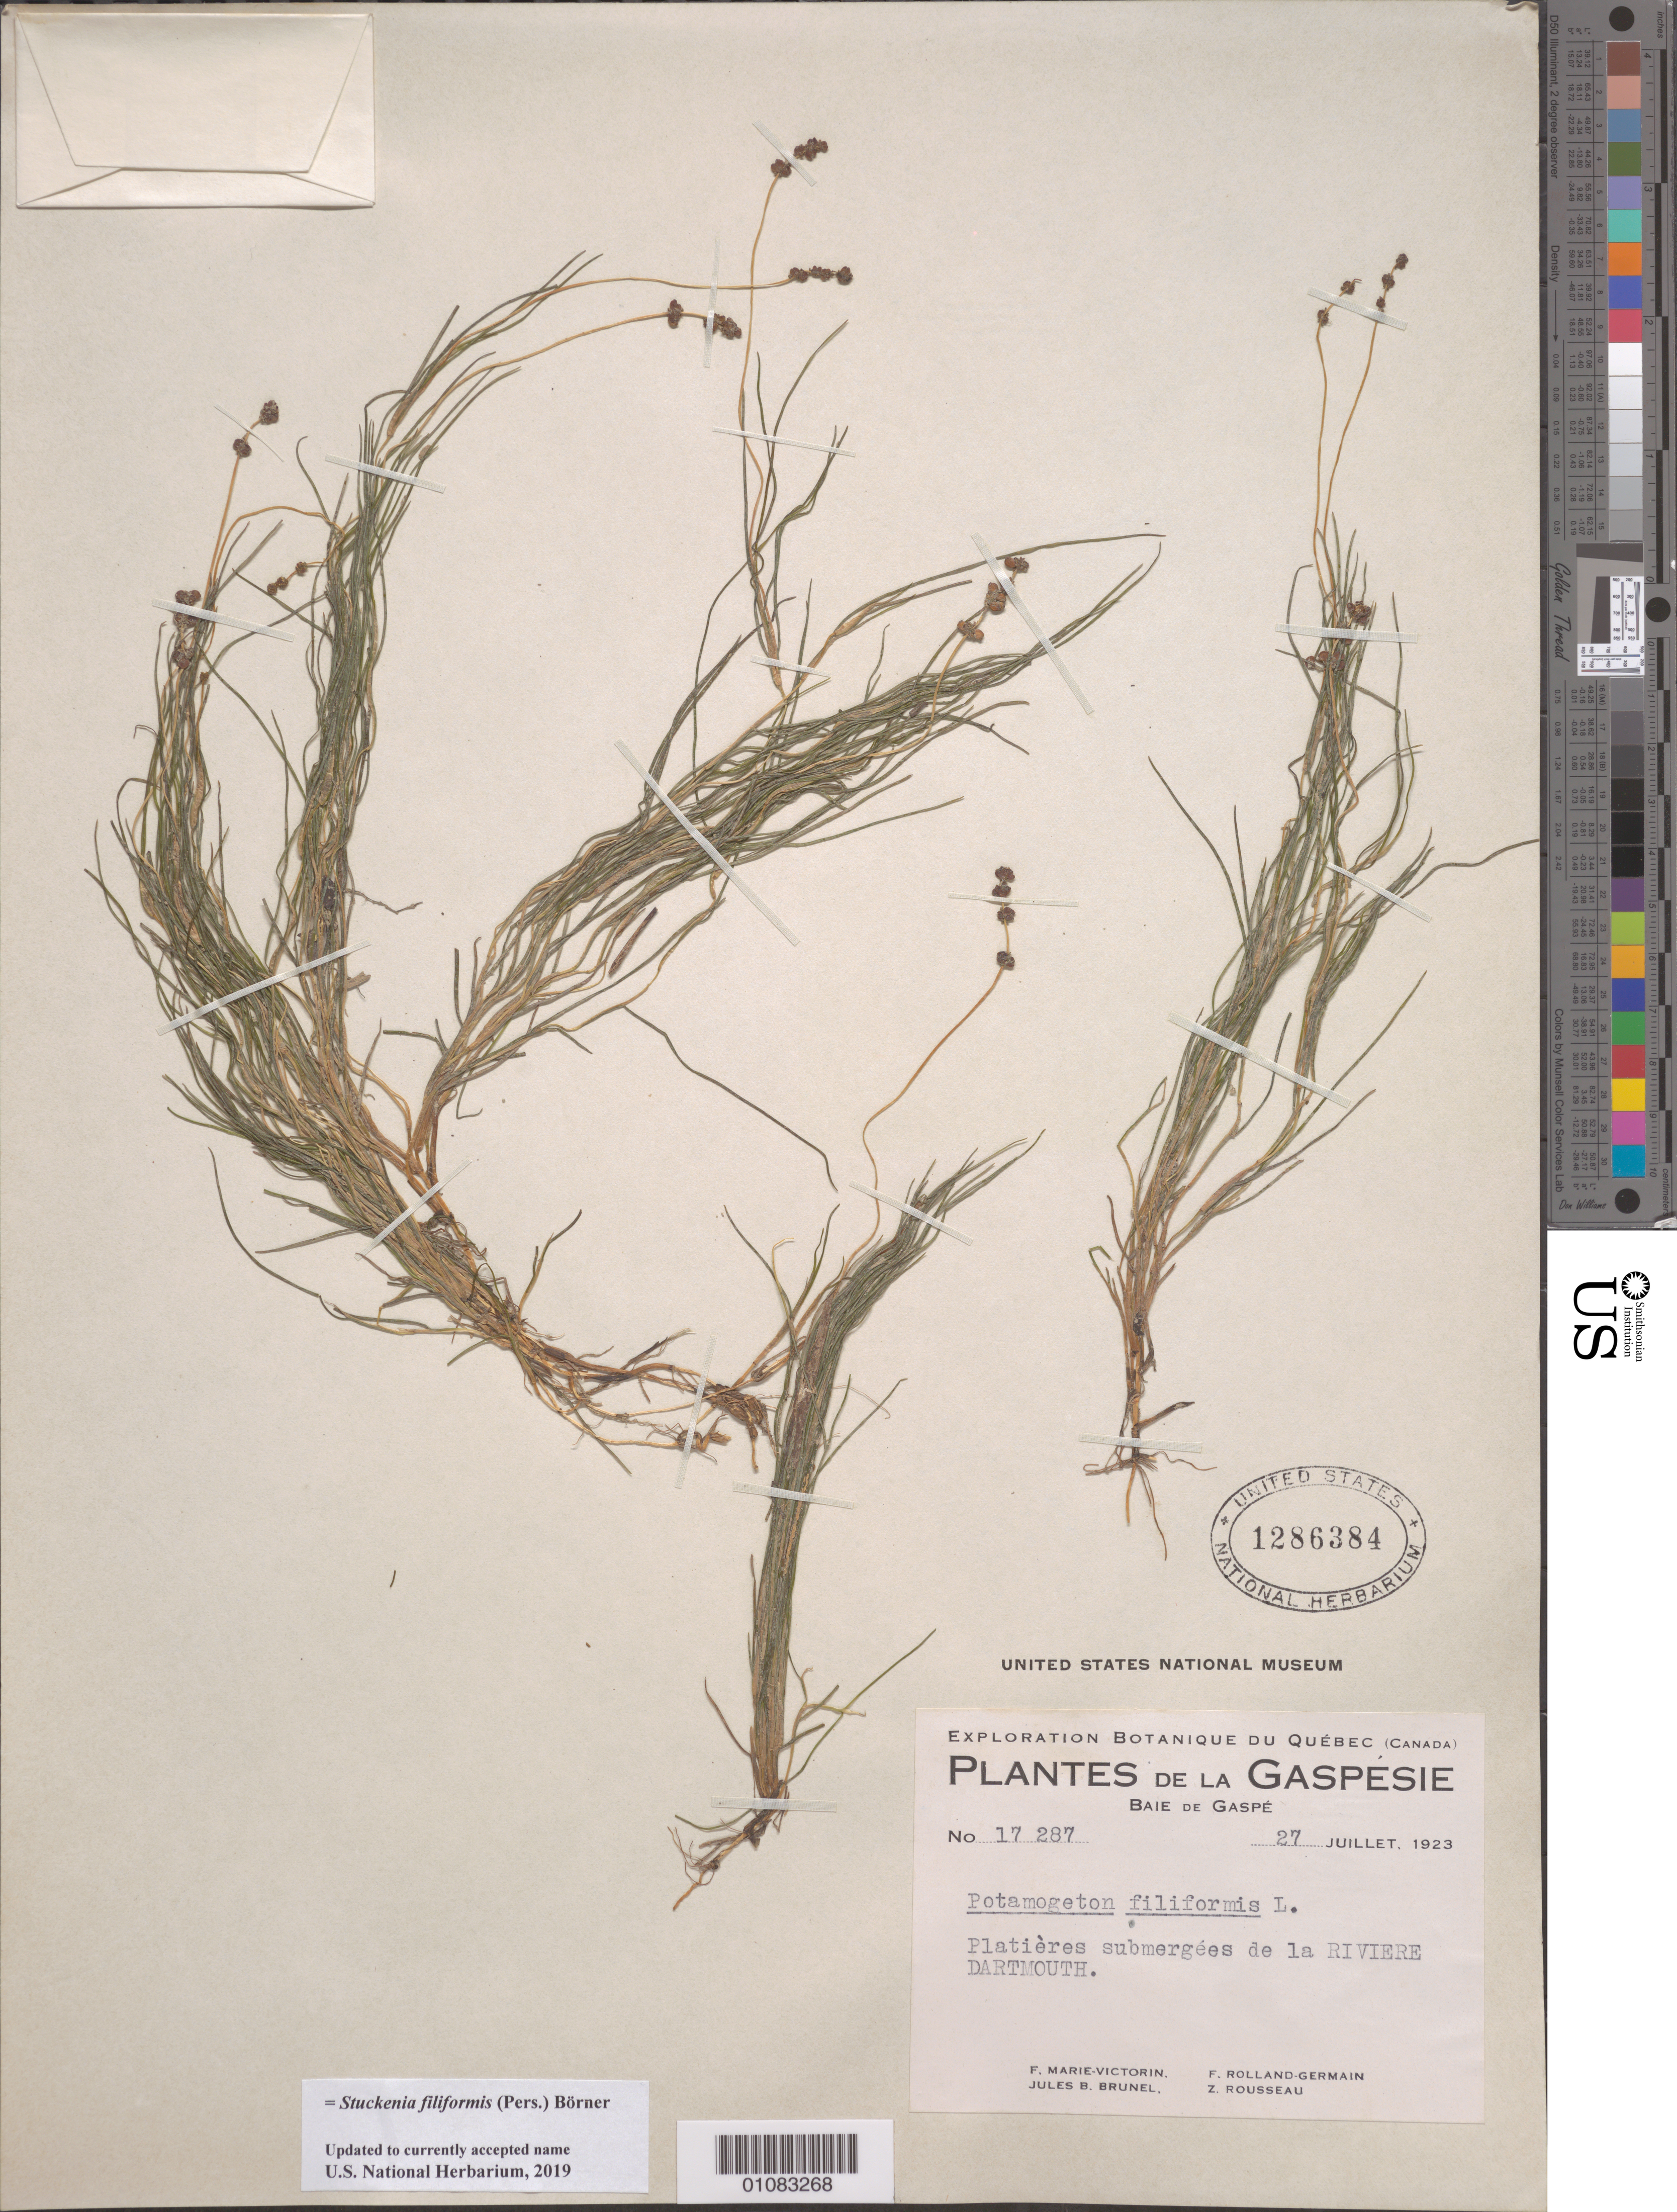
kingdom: Plantae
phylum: Tracheophyta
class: Liliopsida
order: Alismatales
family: Potamogetonaceae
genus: Stuckenia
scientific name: Stuckenia filiformis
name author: (Pers.) Börner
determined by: Strong, Mark T., (BOT), Smithsonian Institution - National Museum of Natural History (UNITED STATES)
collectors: Fr. Marie-Victorin, J. Brunel, Rolland-Germain & Z. Rousseau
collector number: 17287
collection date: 1923-07-27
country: Canada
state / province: Quebec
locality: Gaspé Bay, Dartmouth River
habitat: Leaves submerged.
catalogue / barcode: US 1286384